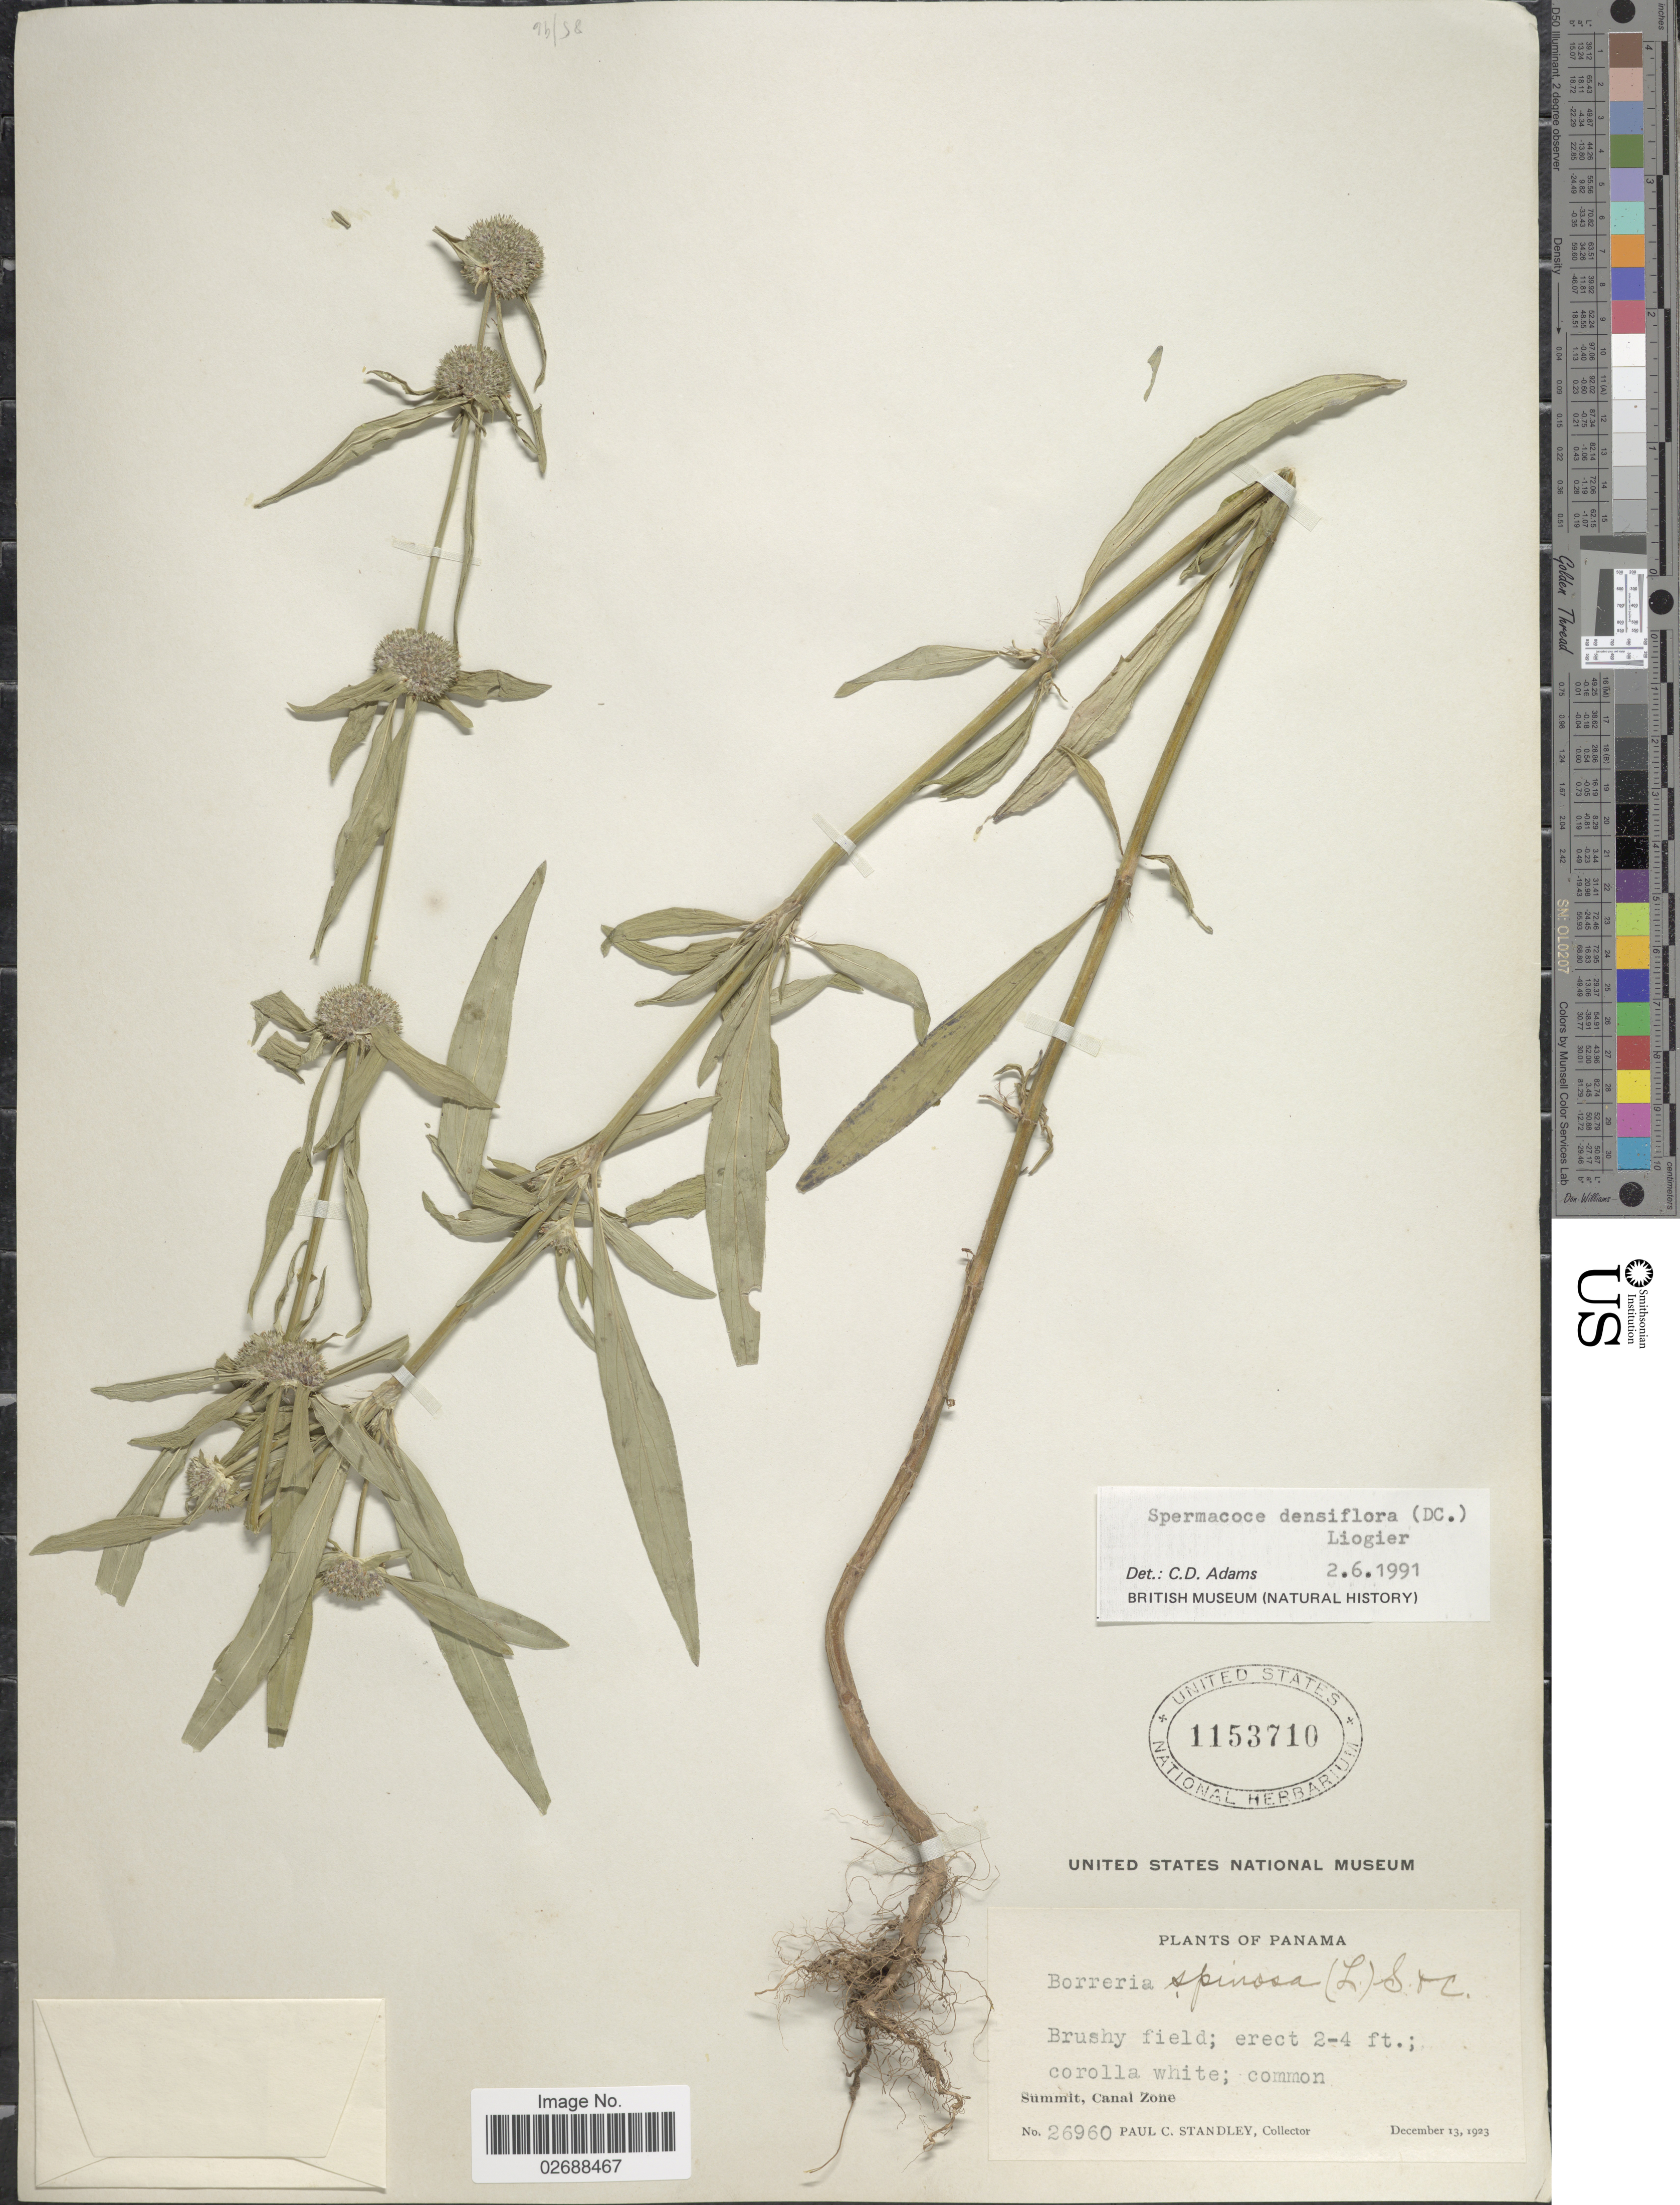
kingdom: Plantae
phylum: Tracheophyta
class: Magnoliopsida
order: Gentianales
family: Rubiaceae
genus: Spermacoce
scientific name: Spermacoce densiflora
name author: (DC.) Alain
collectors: P. C. Standley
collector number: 26960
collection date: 1923-12-13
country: Panama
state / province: Colón / Panamá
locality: Summit, Canal Zone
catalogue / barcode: US 1153710